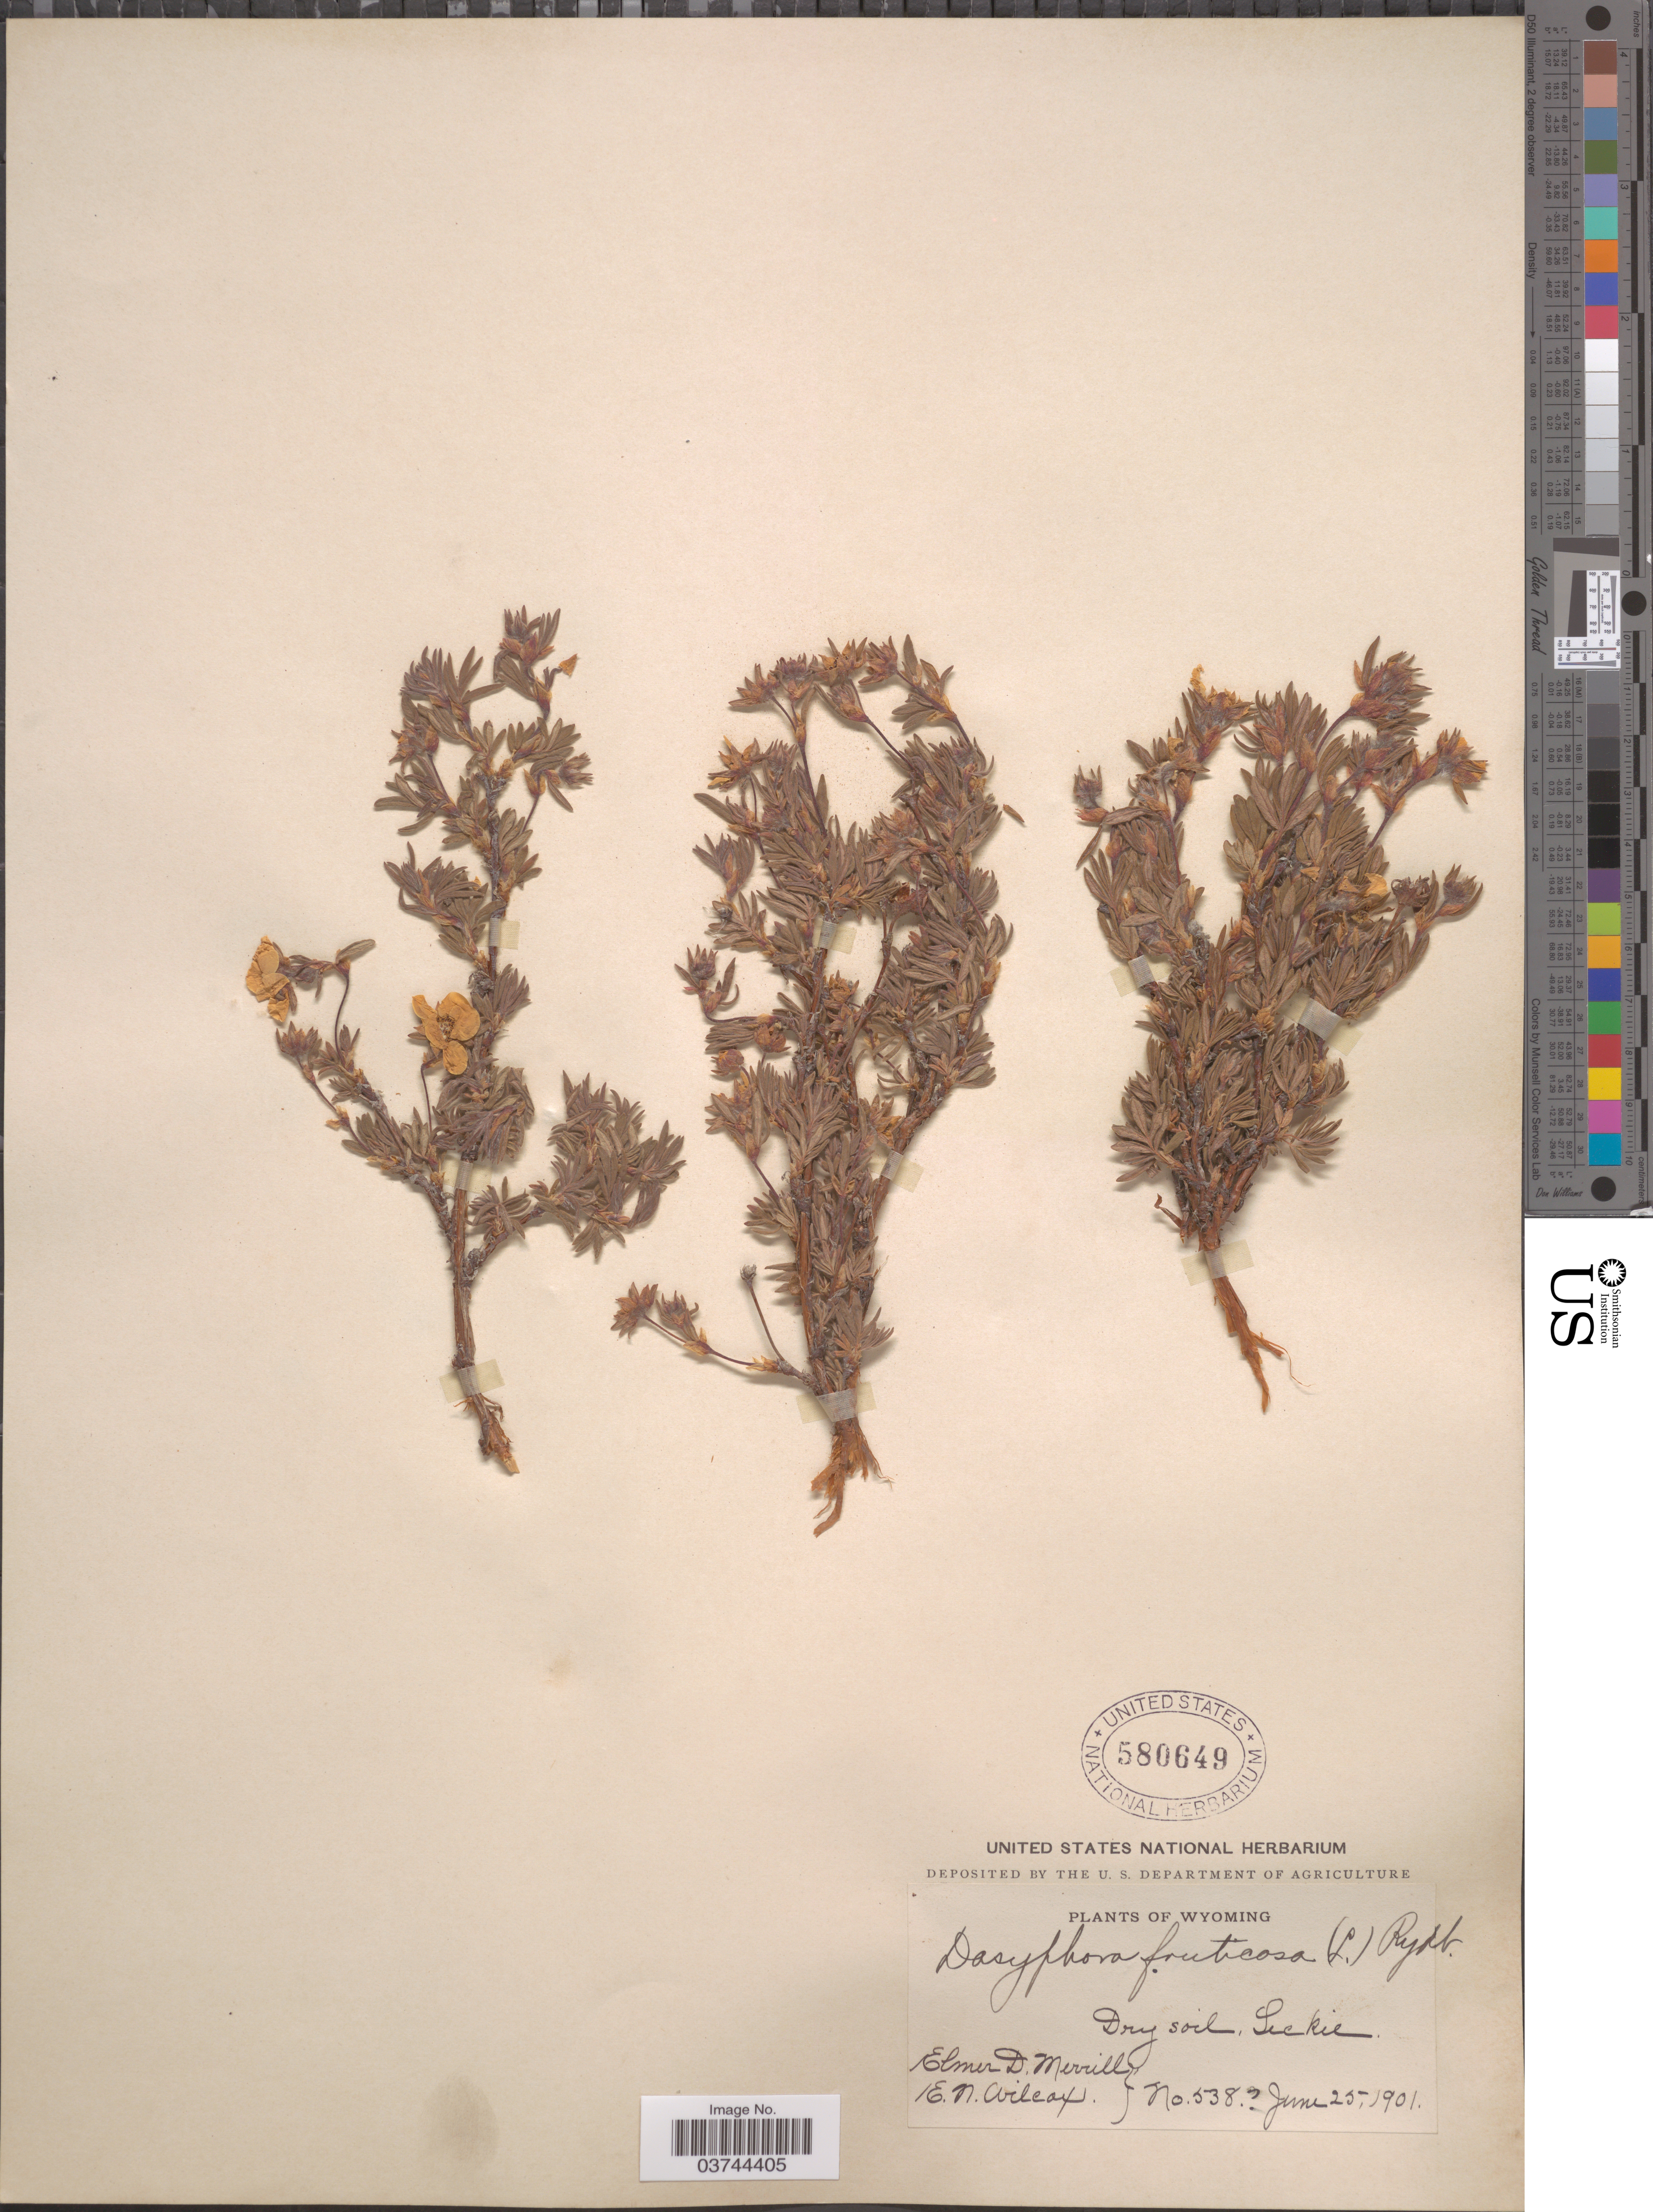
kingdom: Plantae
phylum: Tracheophyta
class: Magnoliopsida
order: Rosales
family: Rosaceae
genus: Dasiphora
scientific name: Dasiphora fruticosa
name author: (L.) Rydb.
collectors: E. D. Merrill & E. Wilcox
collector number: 538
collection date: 1901-06-25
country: United States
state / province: Wyoming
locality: Dry soil, Leckie.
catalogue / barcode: US 580649